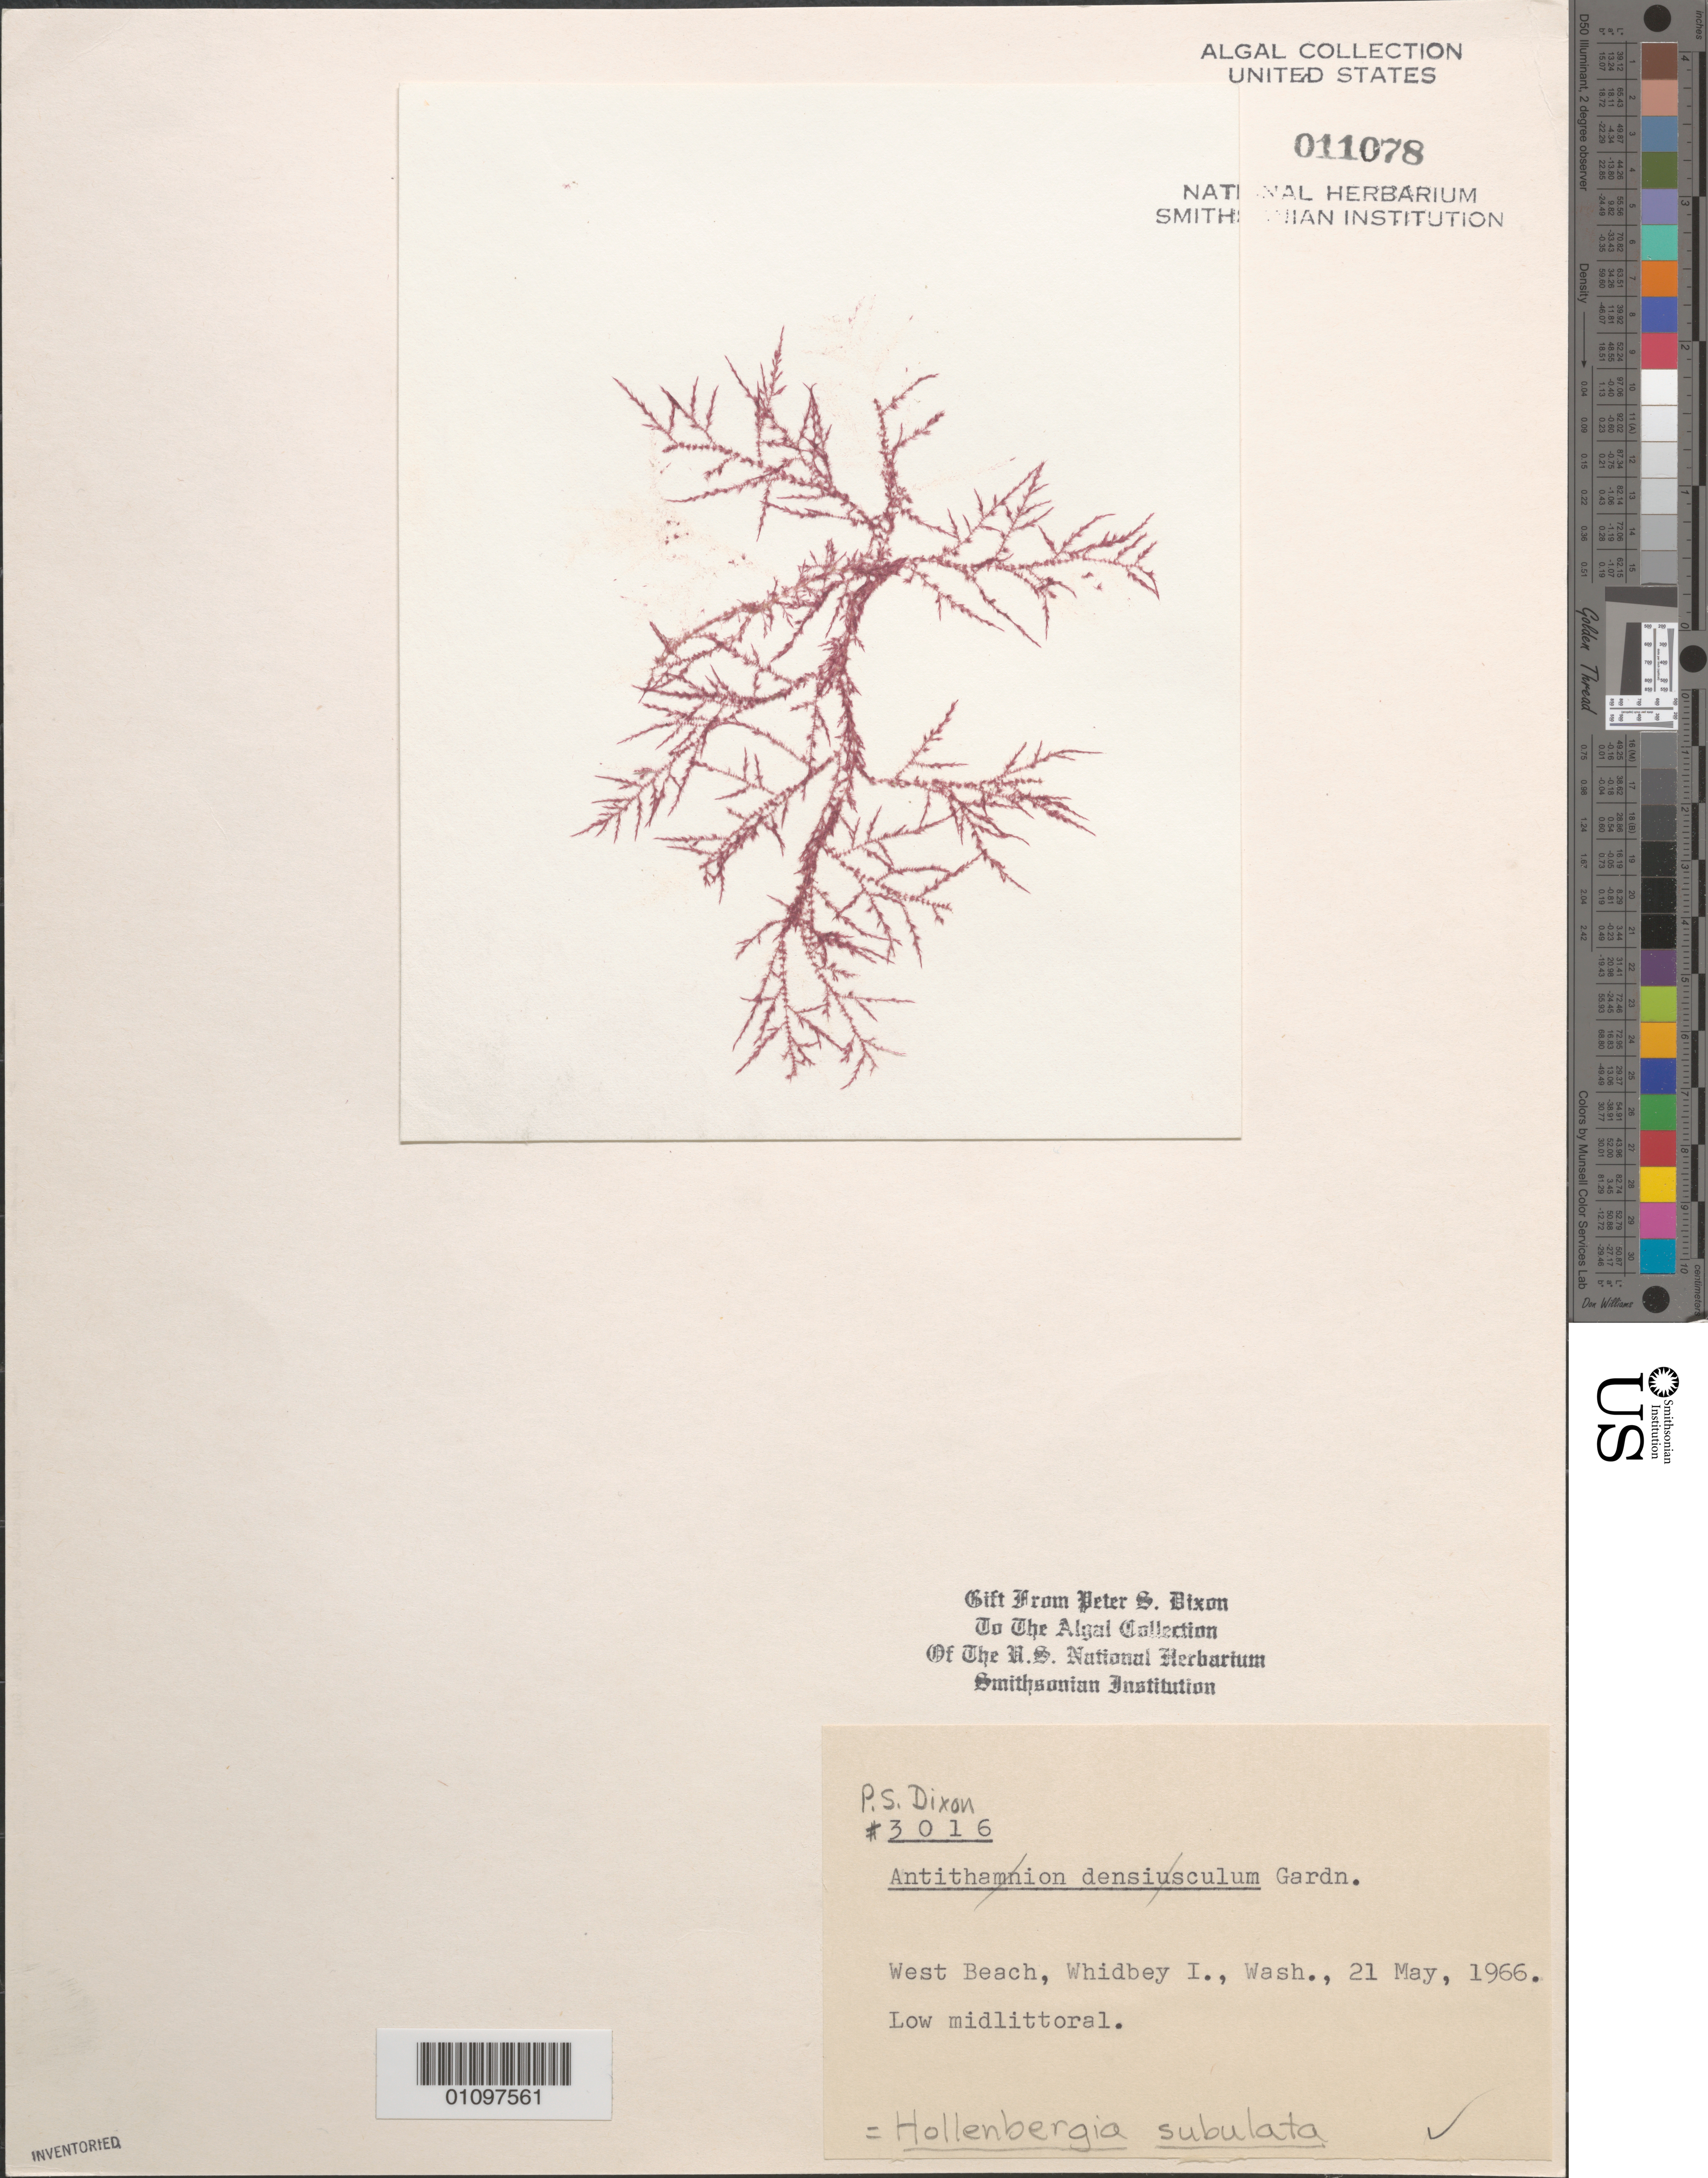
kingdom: Plantae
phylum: Rhodophyta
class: Florideophyceae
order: Ceramiales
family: Ceramiaceae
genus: Hollenbergia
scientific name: Hollenbergia subulata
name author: (Harv.) Wollaston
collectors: P. S. Dixon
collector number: PSD 3016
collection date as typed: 21 May 1966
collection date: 1966-05-21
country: United States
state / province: Washington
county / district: Island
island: Whidbey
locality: West Beach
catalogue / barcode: US 11078